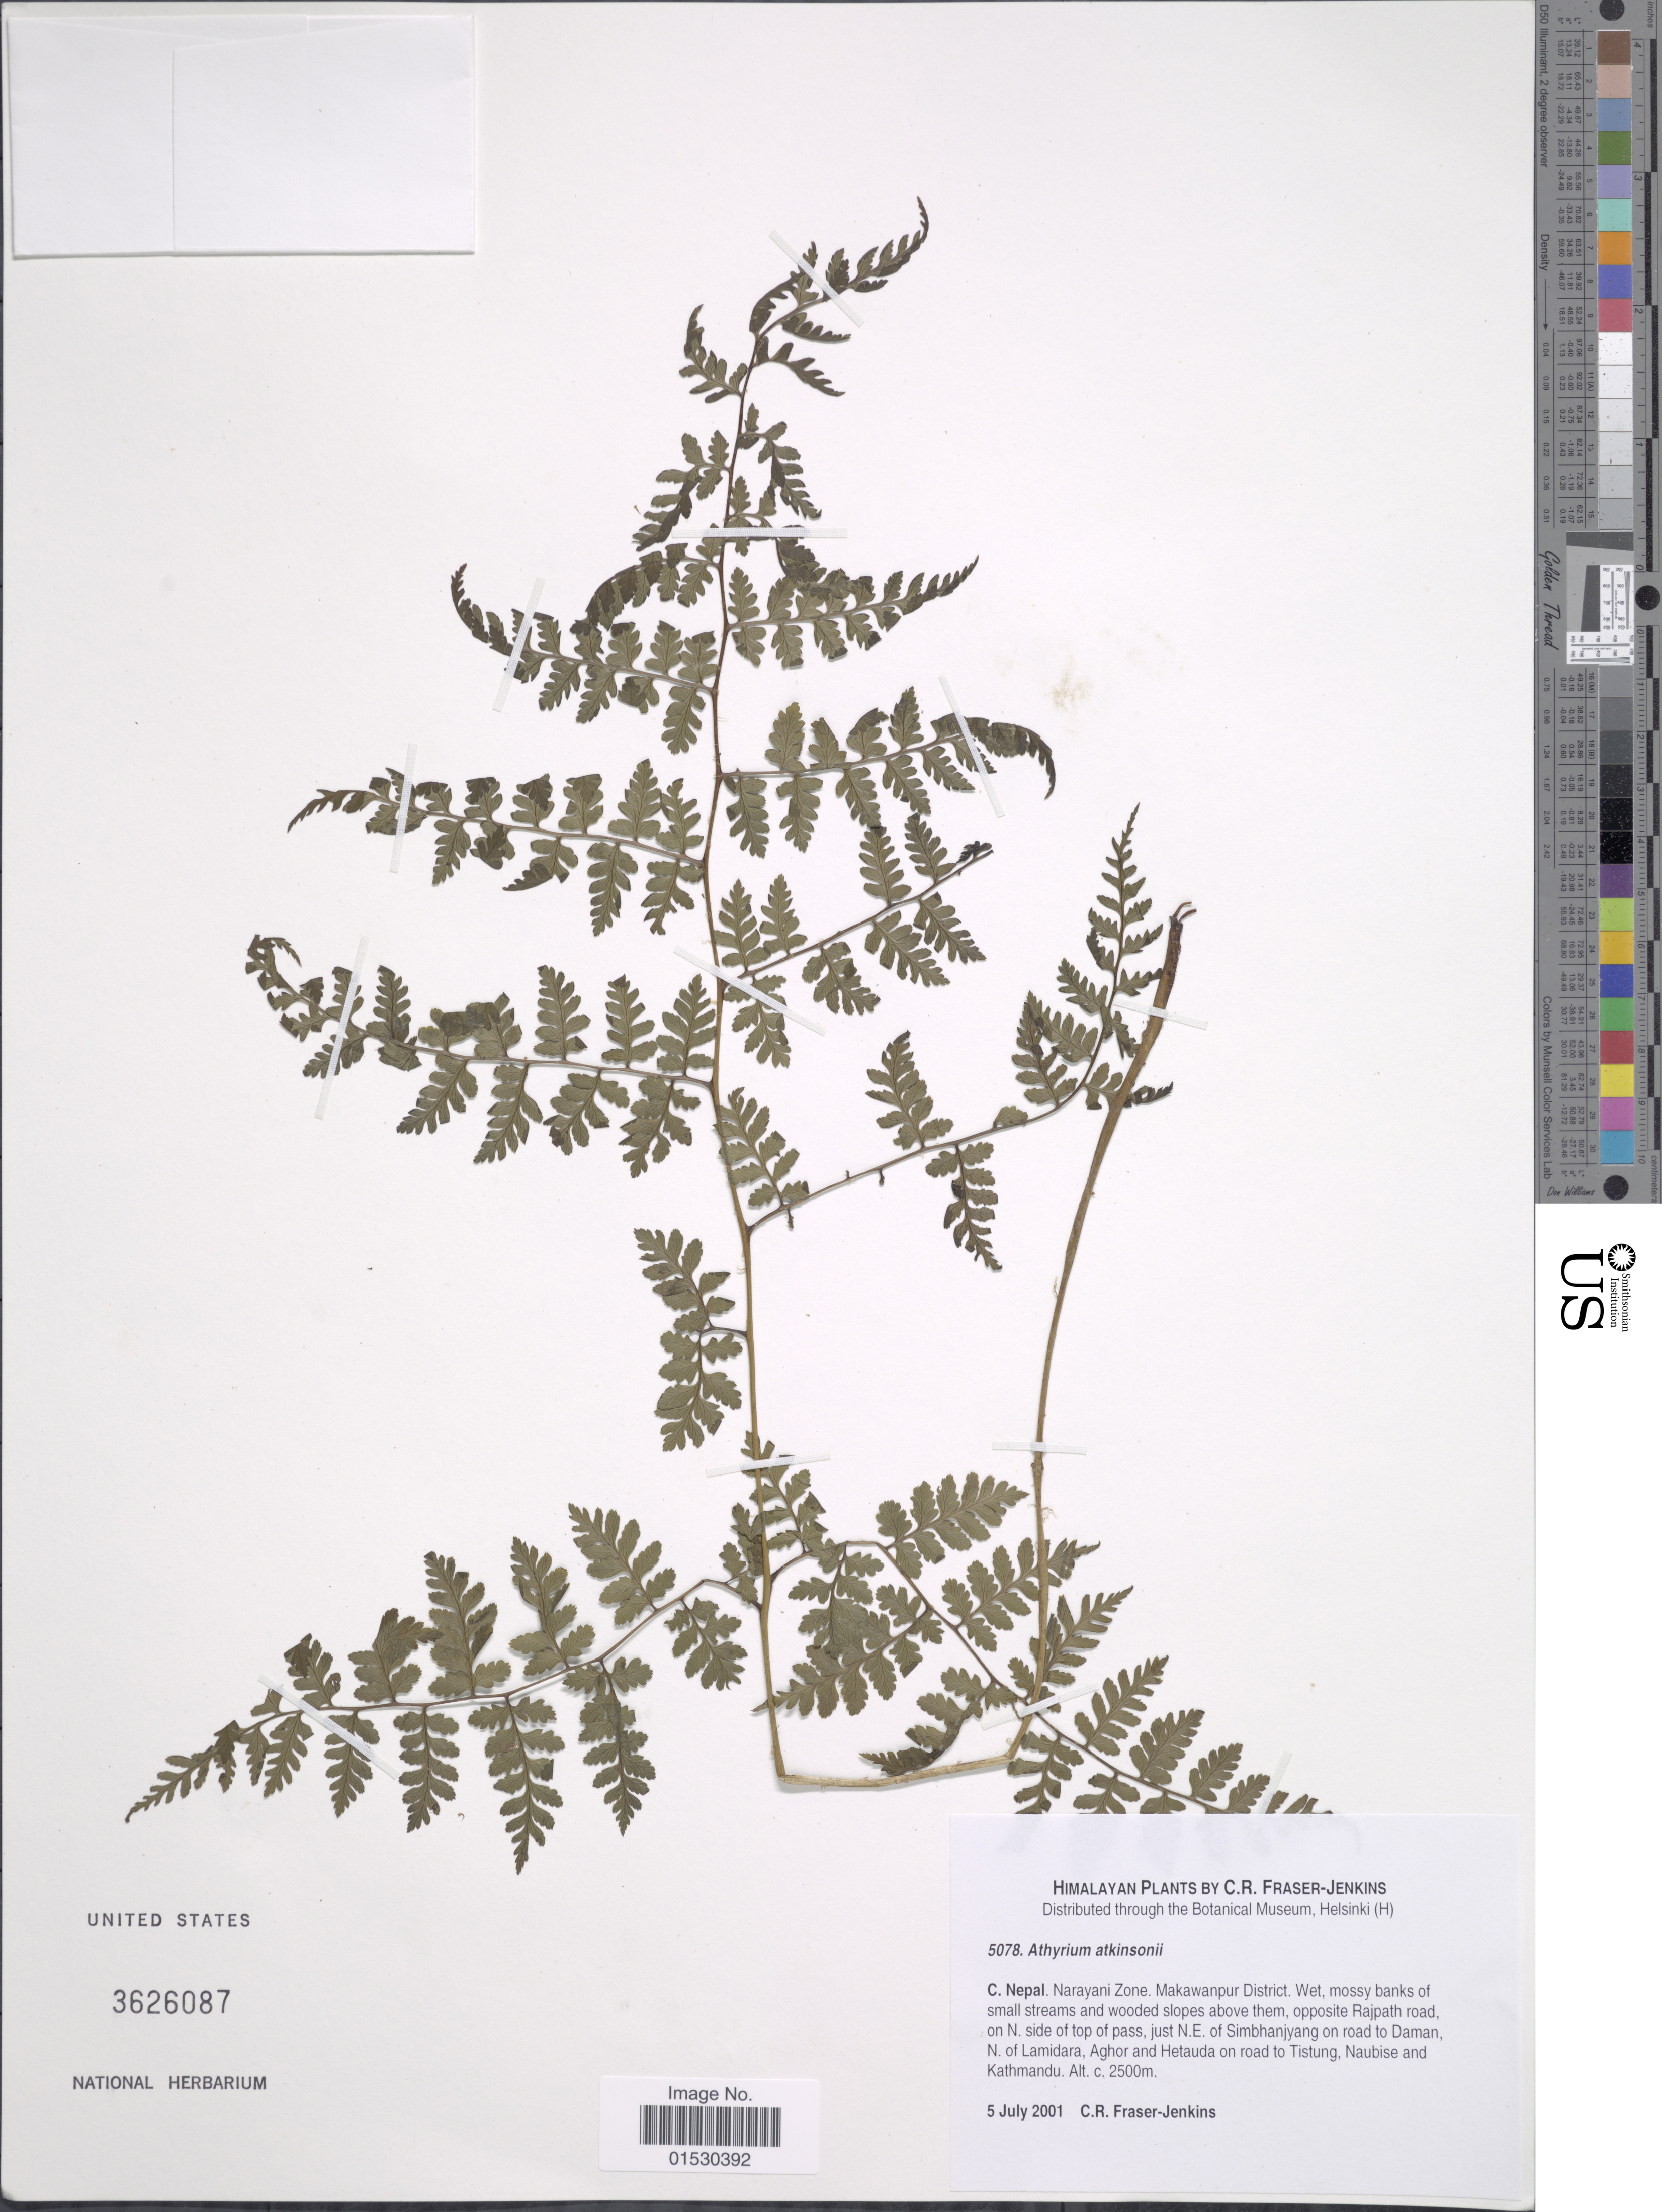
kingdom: Plantae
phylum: Tracheophyta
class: Polypodiopsida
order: Polypodiales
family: Athyriaceae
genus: Athyrium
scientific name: Athyrium atkinsonii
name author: Bedd.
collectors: C. R. Fraser-Jenkins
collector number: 5078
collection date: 2001-07-05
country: Nepal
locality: C. Nepal: Narayani Zone. Makawanpur Distrtict. Wet, mossy banks of small streams and wooded slopes above them, opposite Rajpath road, on N. side of top of pass, just N.E. of Simbhanjyang on road to Daman, N. of Lamidara, Aghor and Hetauda on road to Tistung, Naubise and Kathmandu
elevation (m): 2500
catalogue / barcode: US 3626087